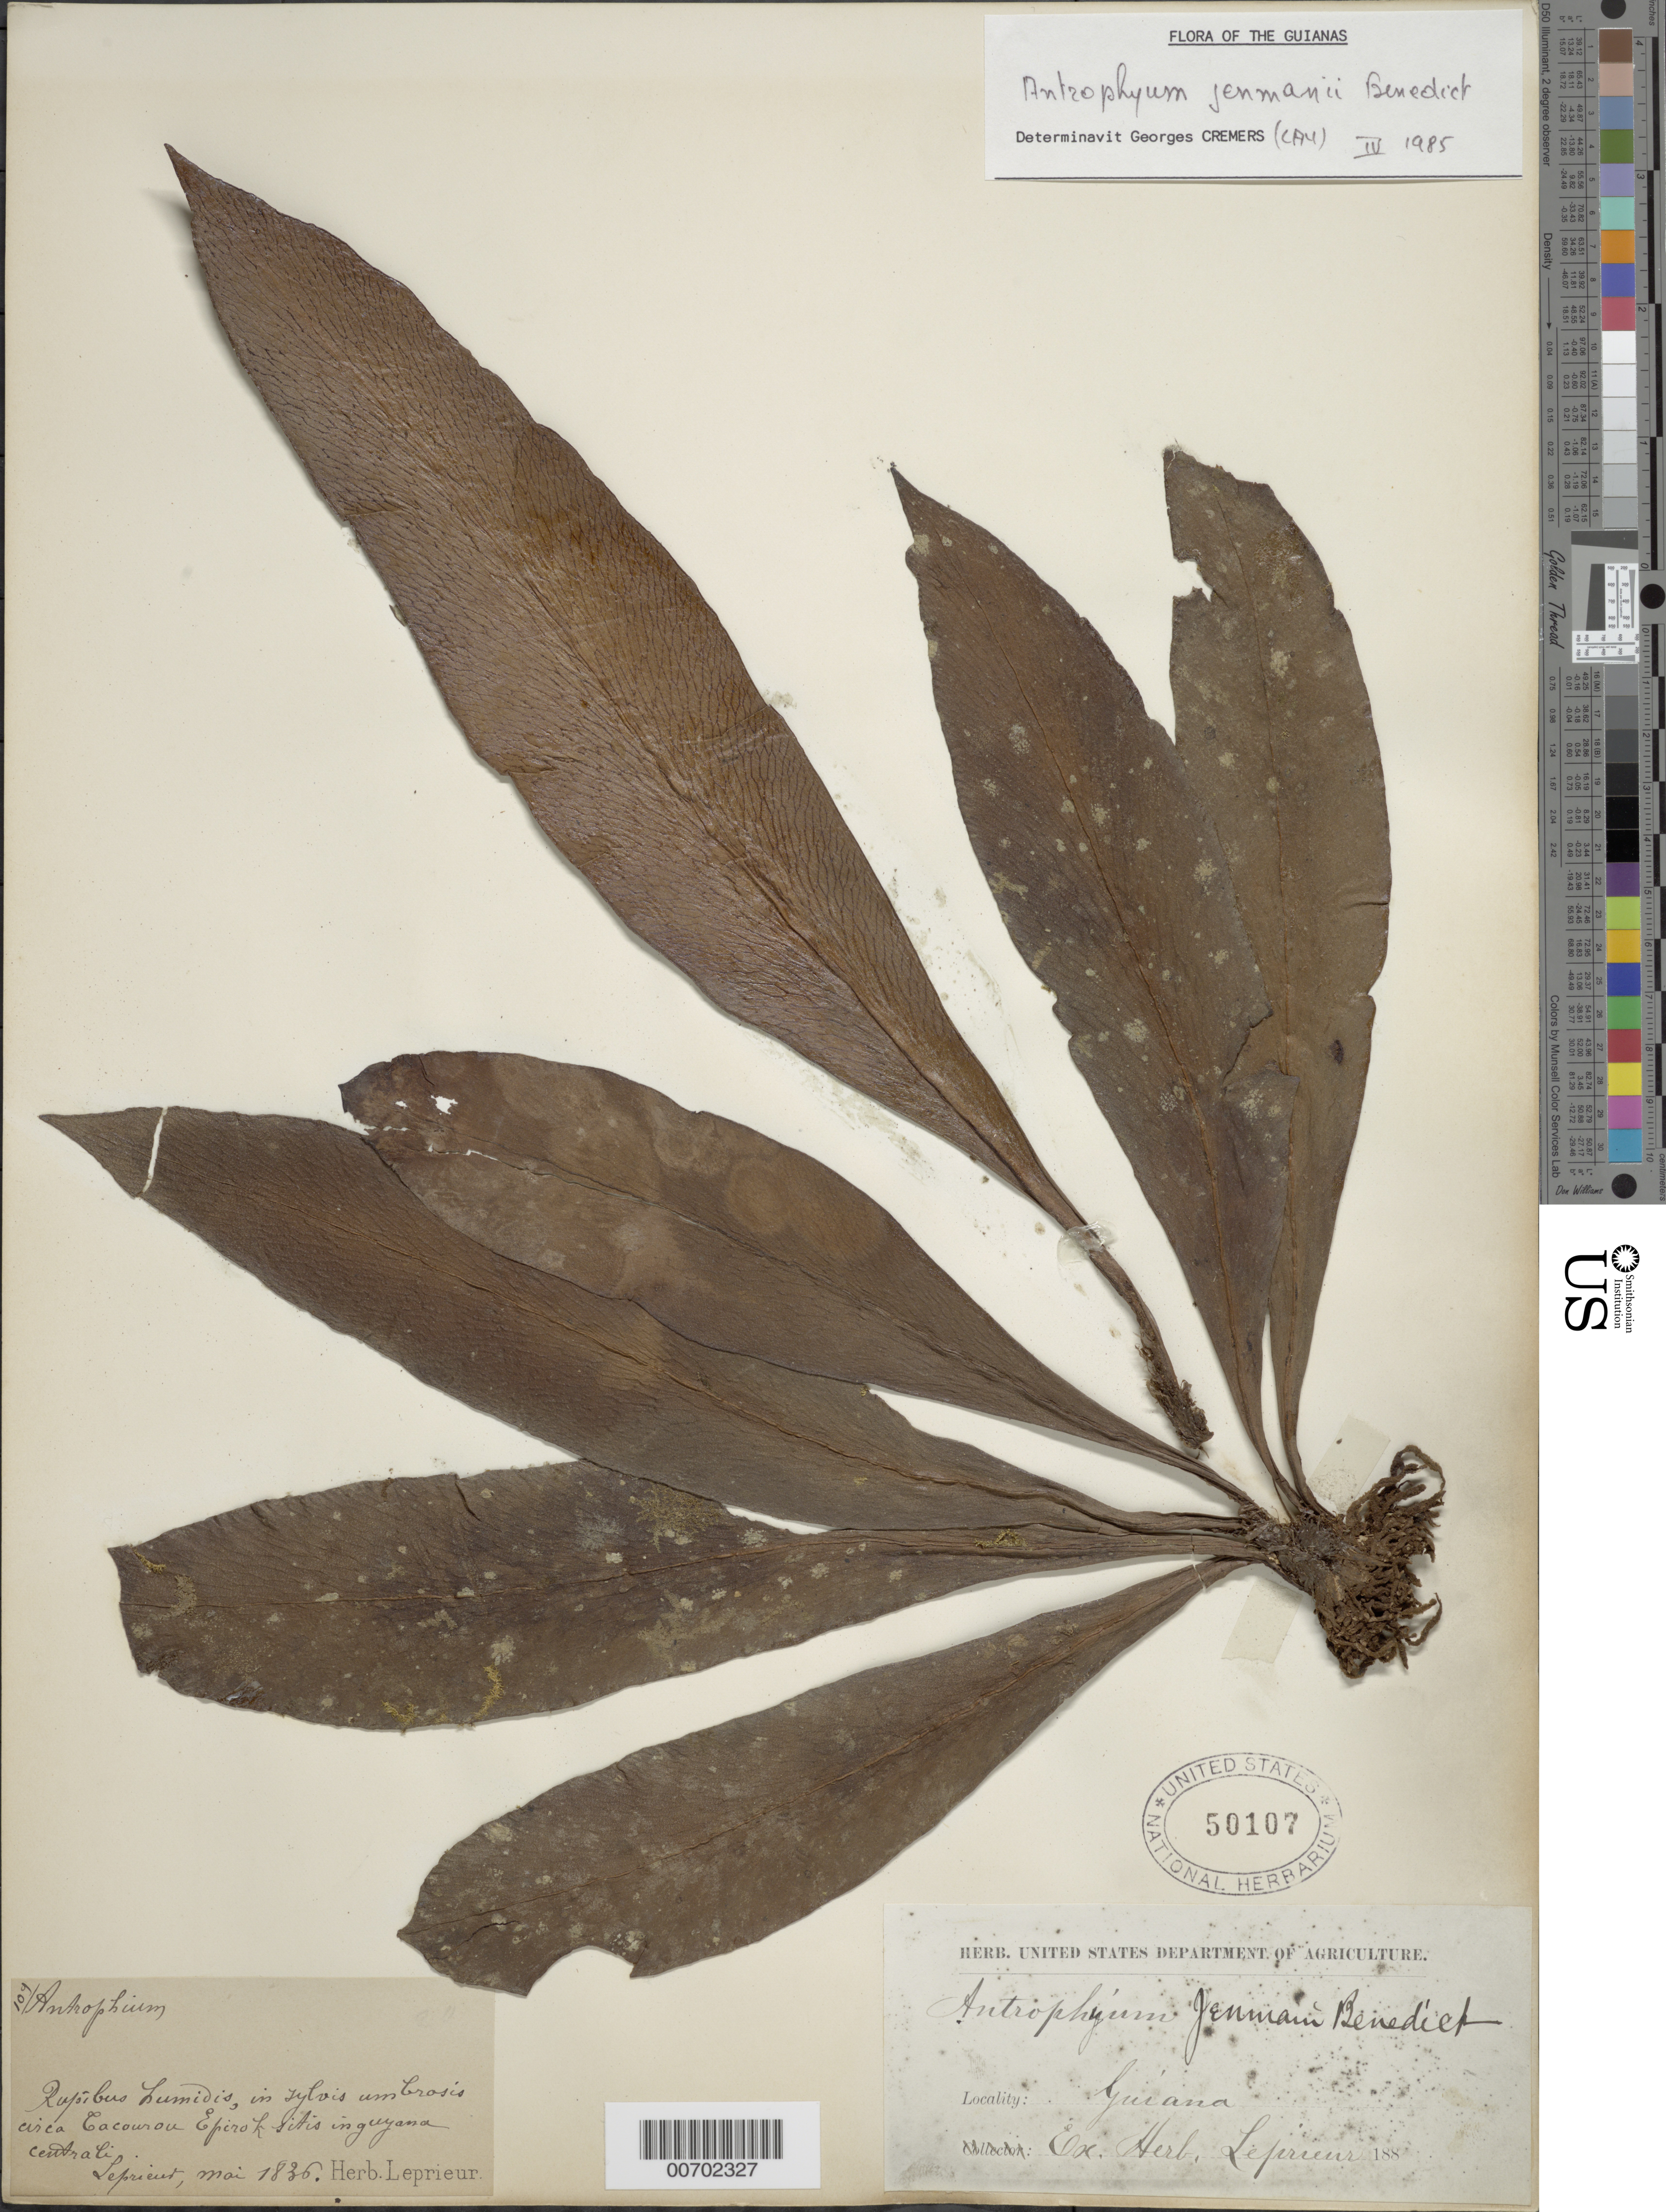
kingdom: Plantae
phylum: Tracheophyta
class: Polypodiopsida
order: Polypodiales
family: Pteridaceae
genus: Polytaenium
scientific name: Polytaenium jenmanii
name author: (Benedict) Benedict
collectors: F. M. R. Leprieur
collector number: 109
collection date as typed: May 1836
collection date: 1836-05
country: French Guiana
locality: Cacourou Epiro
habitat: Sylvis umbrosis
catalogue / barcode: US 50107